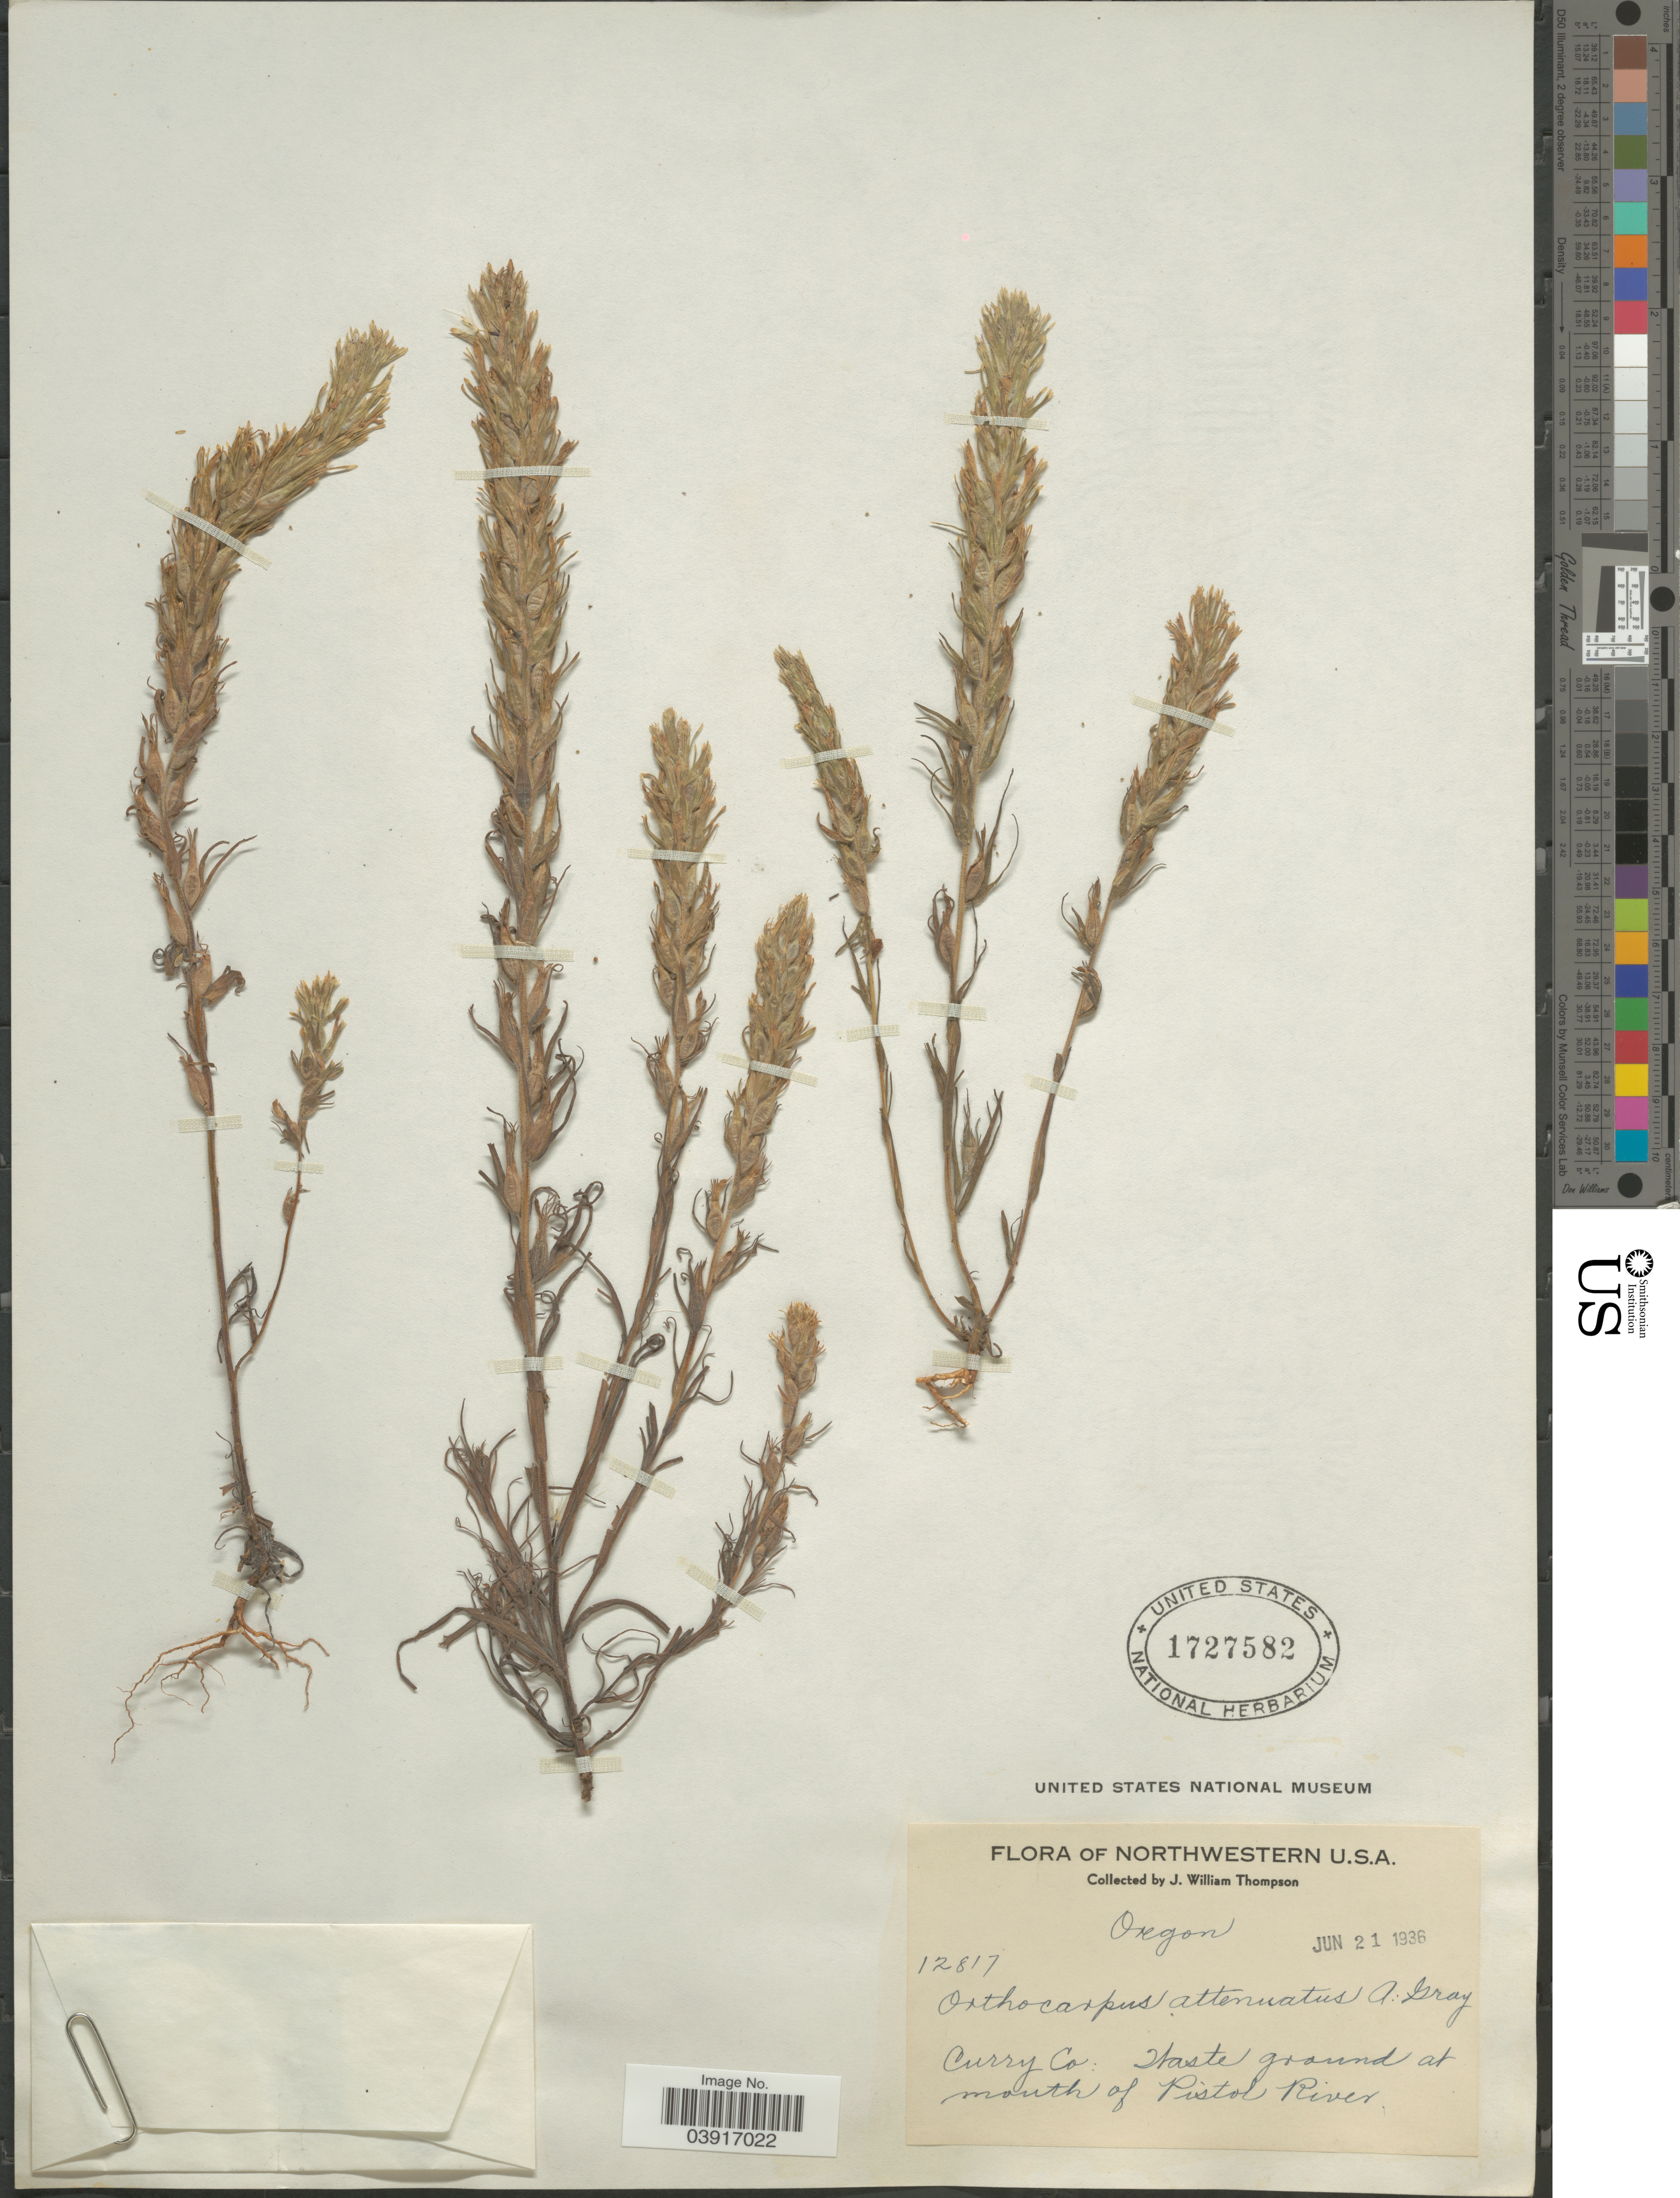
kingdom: Plantae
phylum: Tracheophyta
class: Magnoliopsida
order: Lamiales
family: Orobanchaceae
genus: Orthocarpus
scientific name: Orthocarpus attenuatus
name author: A. Gray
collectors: J. W. Thompson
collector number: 12817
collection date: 1936-06-21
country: United States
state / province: Oregon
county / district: Curry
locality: Northwestern U.S.A. Curry Co: Waste ground at mouth of Pistol River.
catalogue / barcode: US 1727582